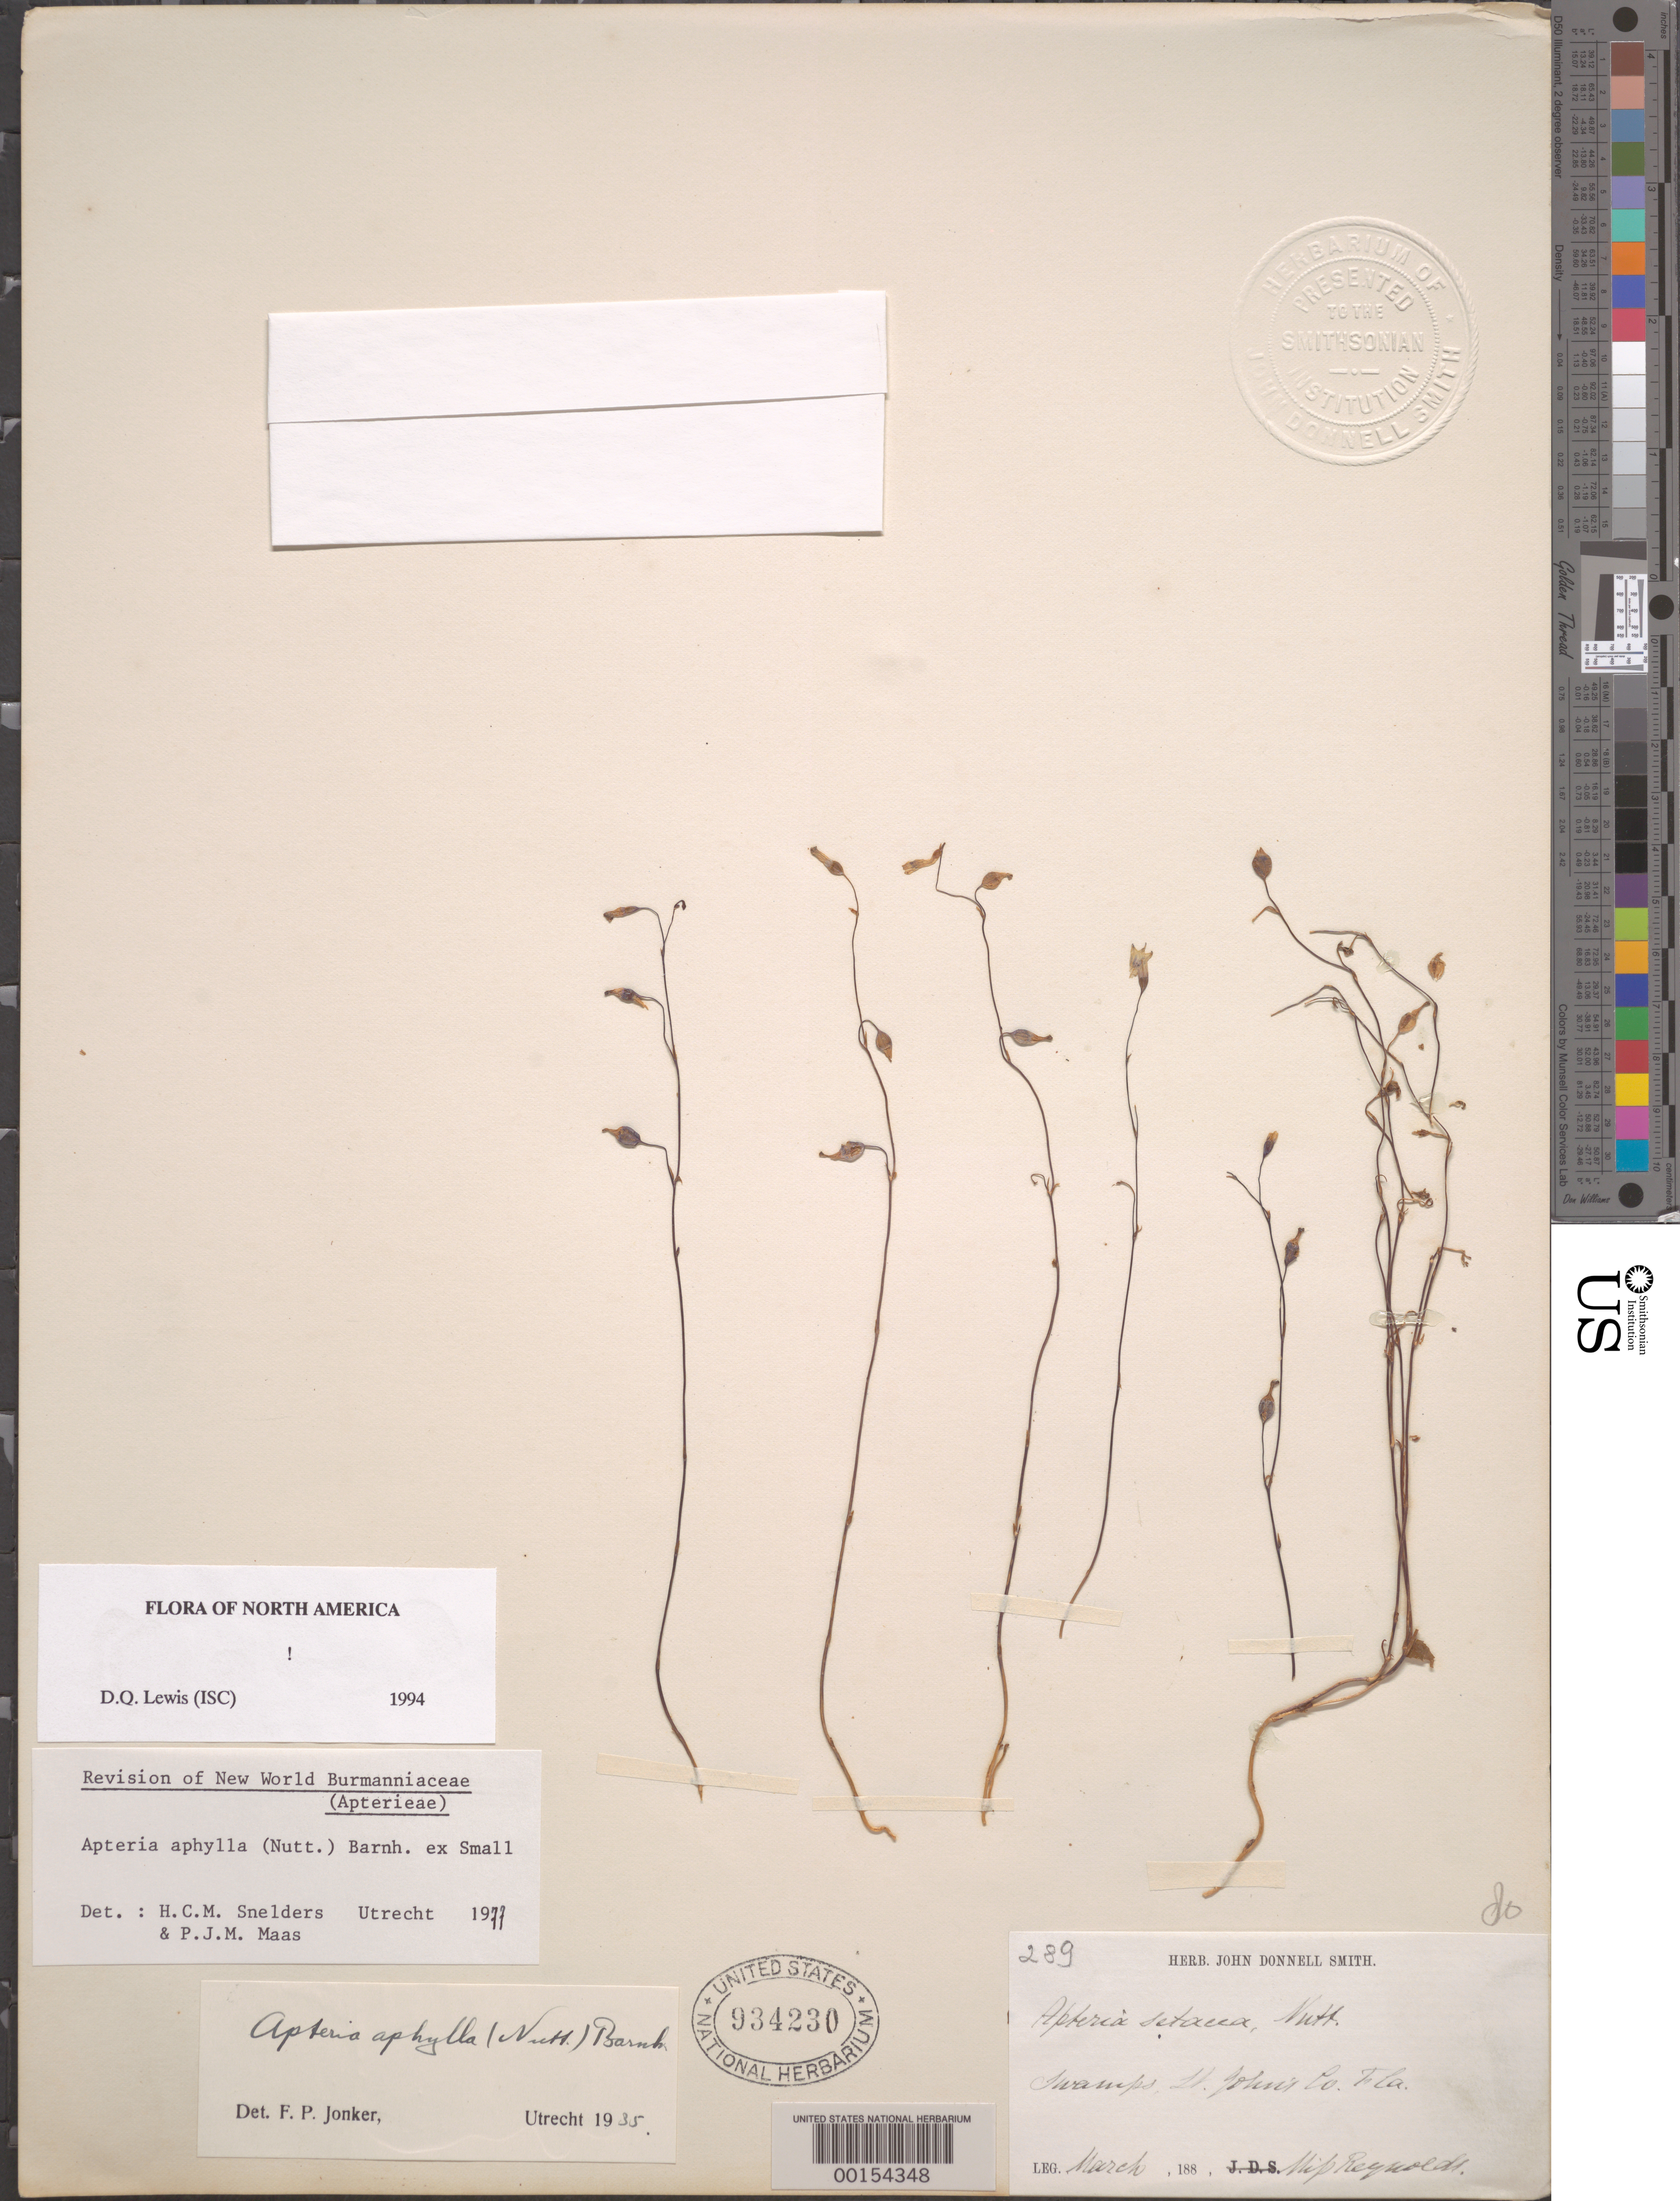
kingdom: Plantae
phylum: Tracheophyta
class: Liliopsida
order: Dioscoreales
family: Burmanniaceae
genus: Apteria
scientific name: Apteria aphylla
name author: (Nutt.) Barnhart ex Small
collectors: M. Regnoldi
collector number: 289.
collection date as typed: Mar 188-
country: United States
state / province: Florida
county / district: Saint Johns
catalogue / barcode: US 934230